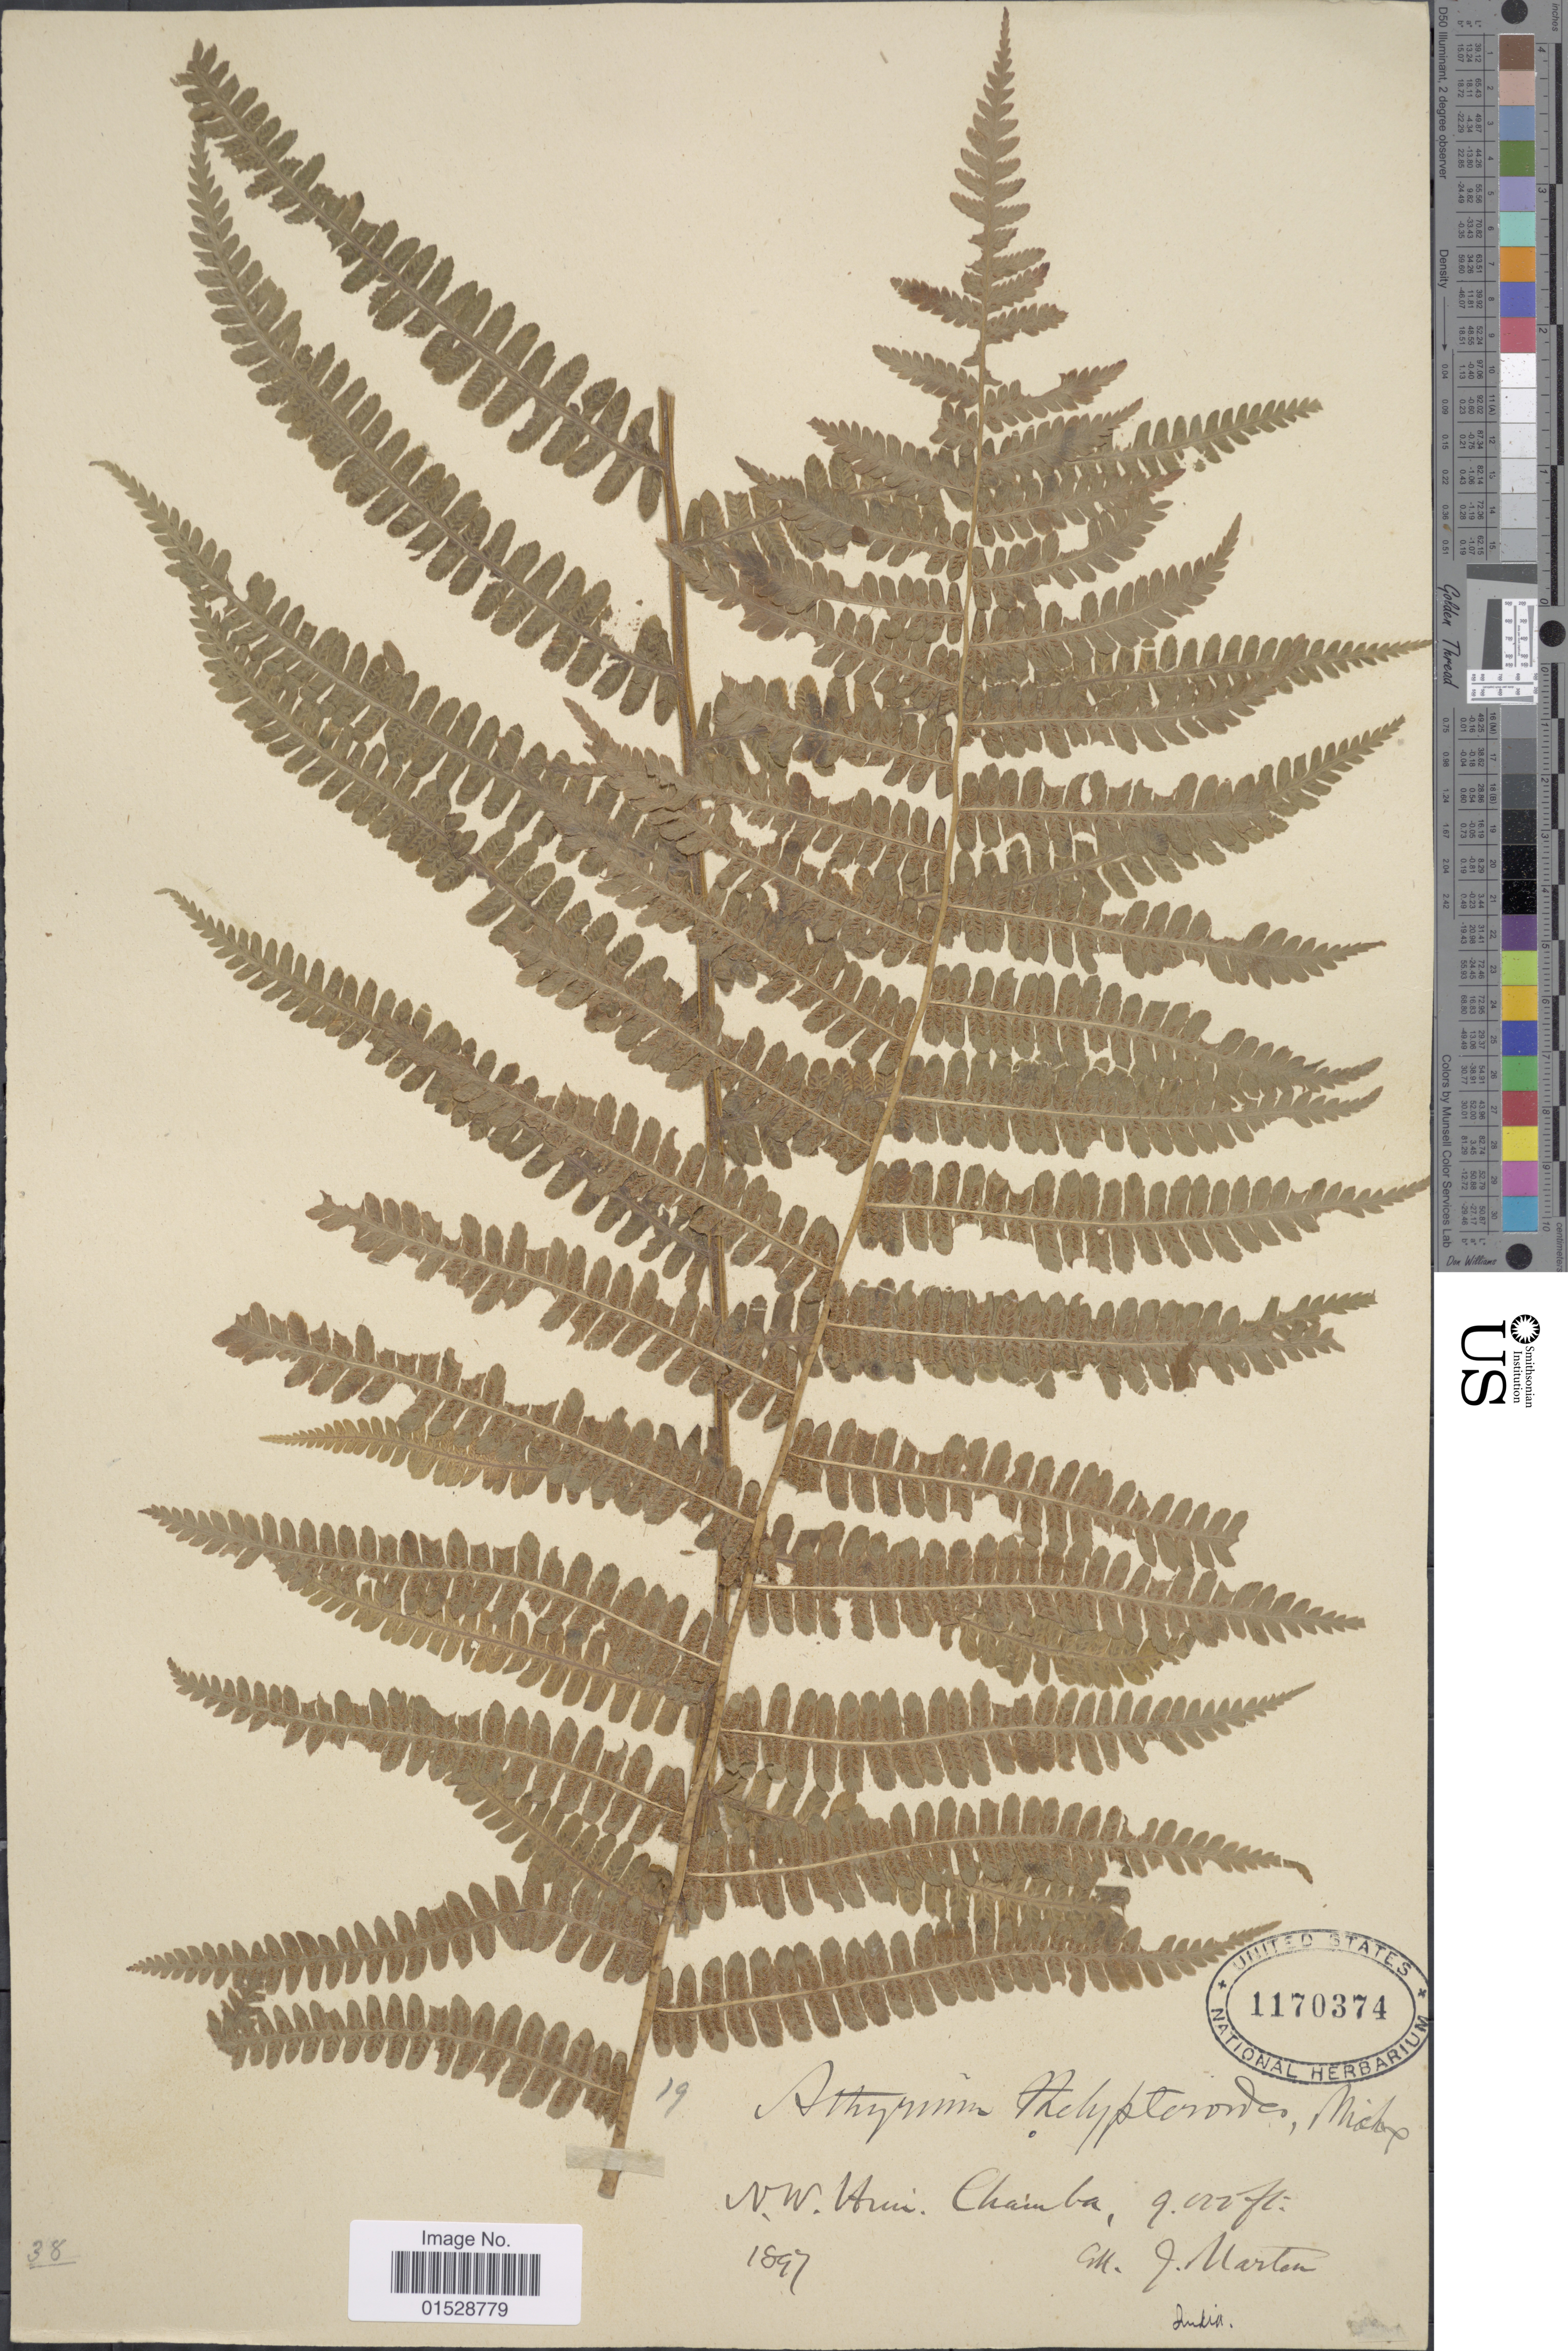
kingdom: Plantae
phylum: Tracheophyta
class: Polypodiopsida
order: Polypodiales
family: Athyriaceae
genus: Deparia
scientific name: Deparia acrostichoides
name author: (Sw.) M. Kato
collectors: J. Marten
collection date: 1897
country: India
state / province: Himachal Pradesh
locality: N. W. Him, Chamba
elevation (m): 2743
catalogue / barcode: US 1170374